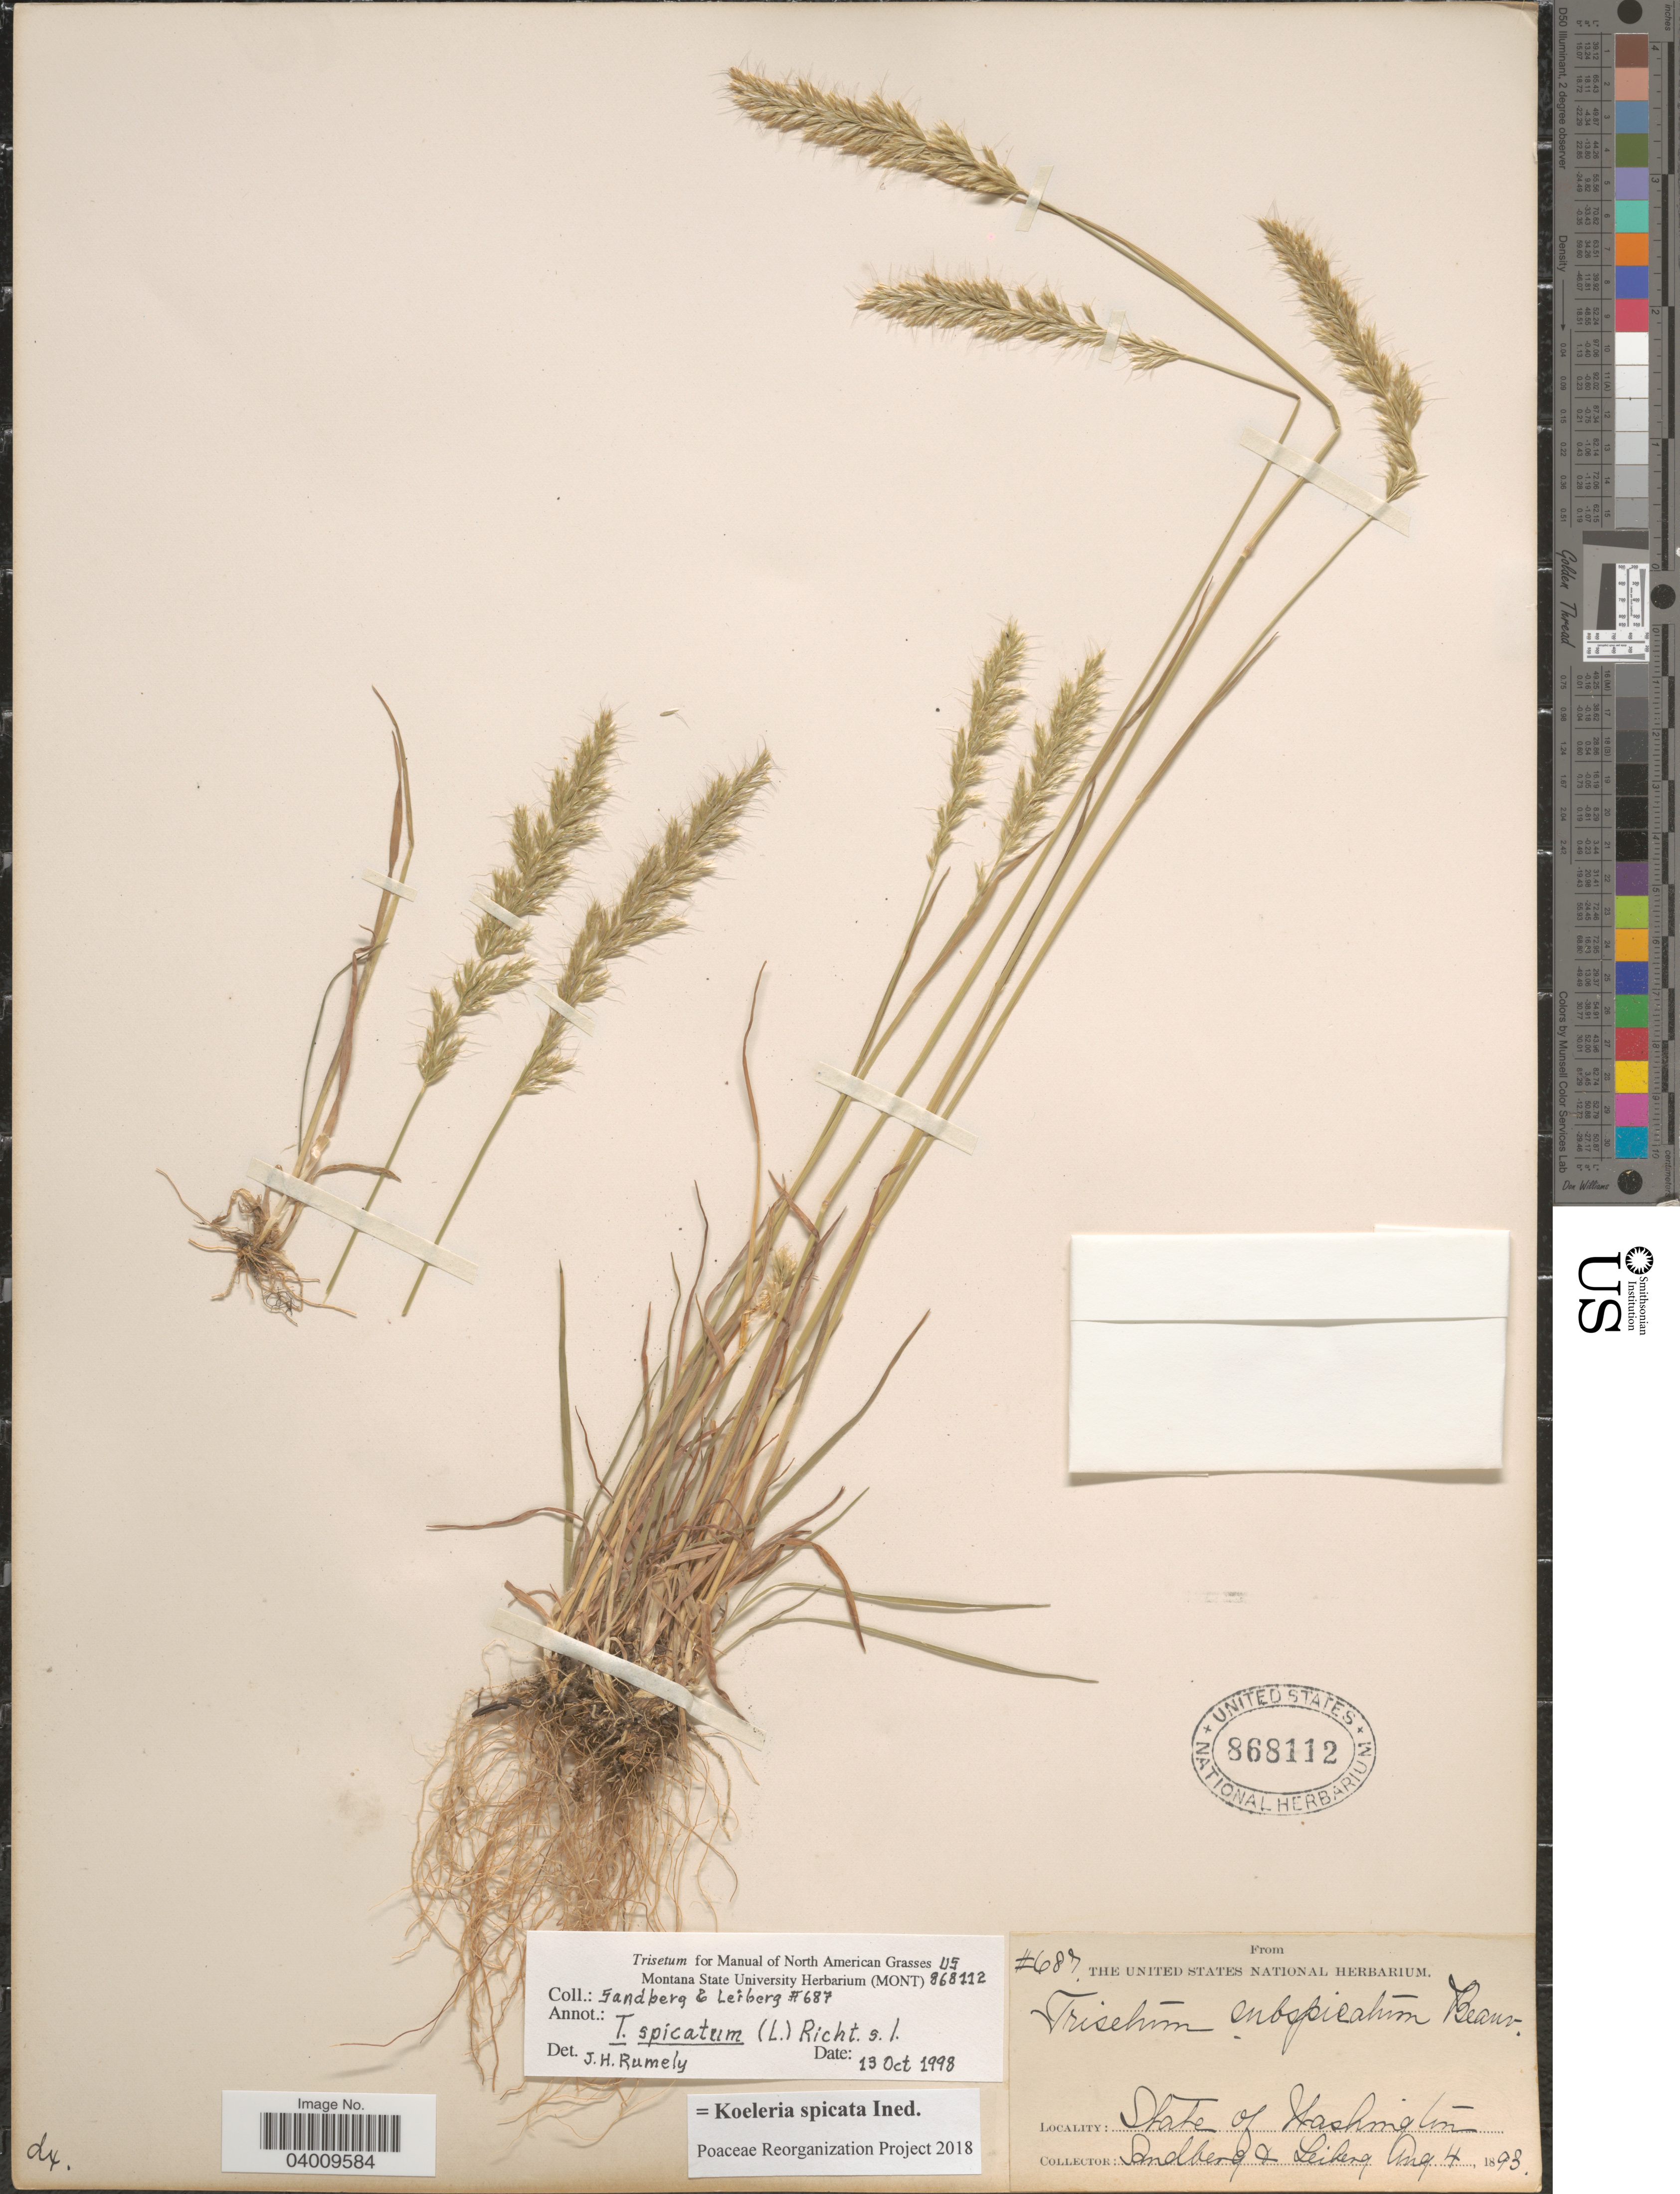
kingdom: Plantae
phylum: Tracheophyta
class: Liliopsida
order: Poales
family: Poaceae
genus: Koeleria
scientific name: Koeleria spicata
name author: (L.) Barberá et al.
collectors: Sandberg & -. Leiberg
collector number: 687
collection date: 1893-08-04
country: United States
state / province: Washington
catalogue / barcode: US 868112